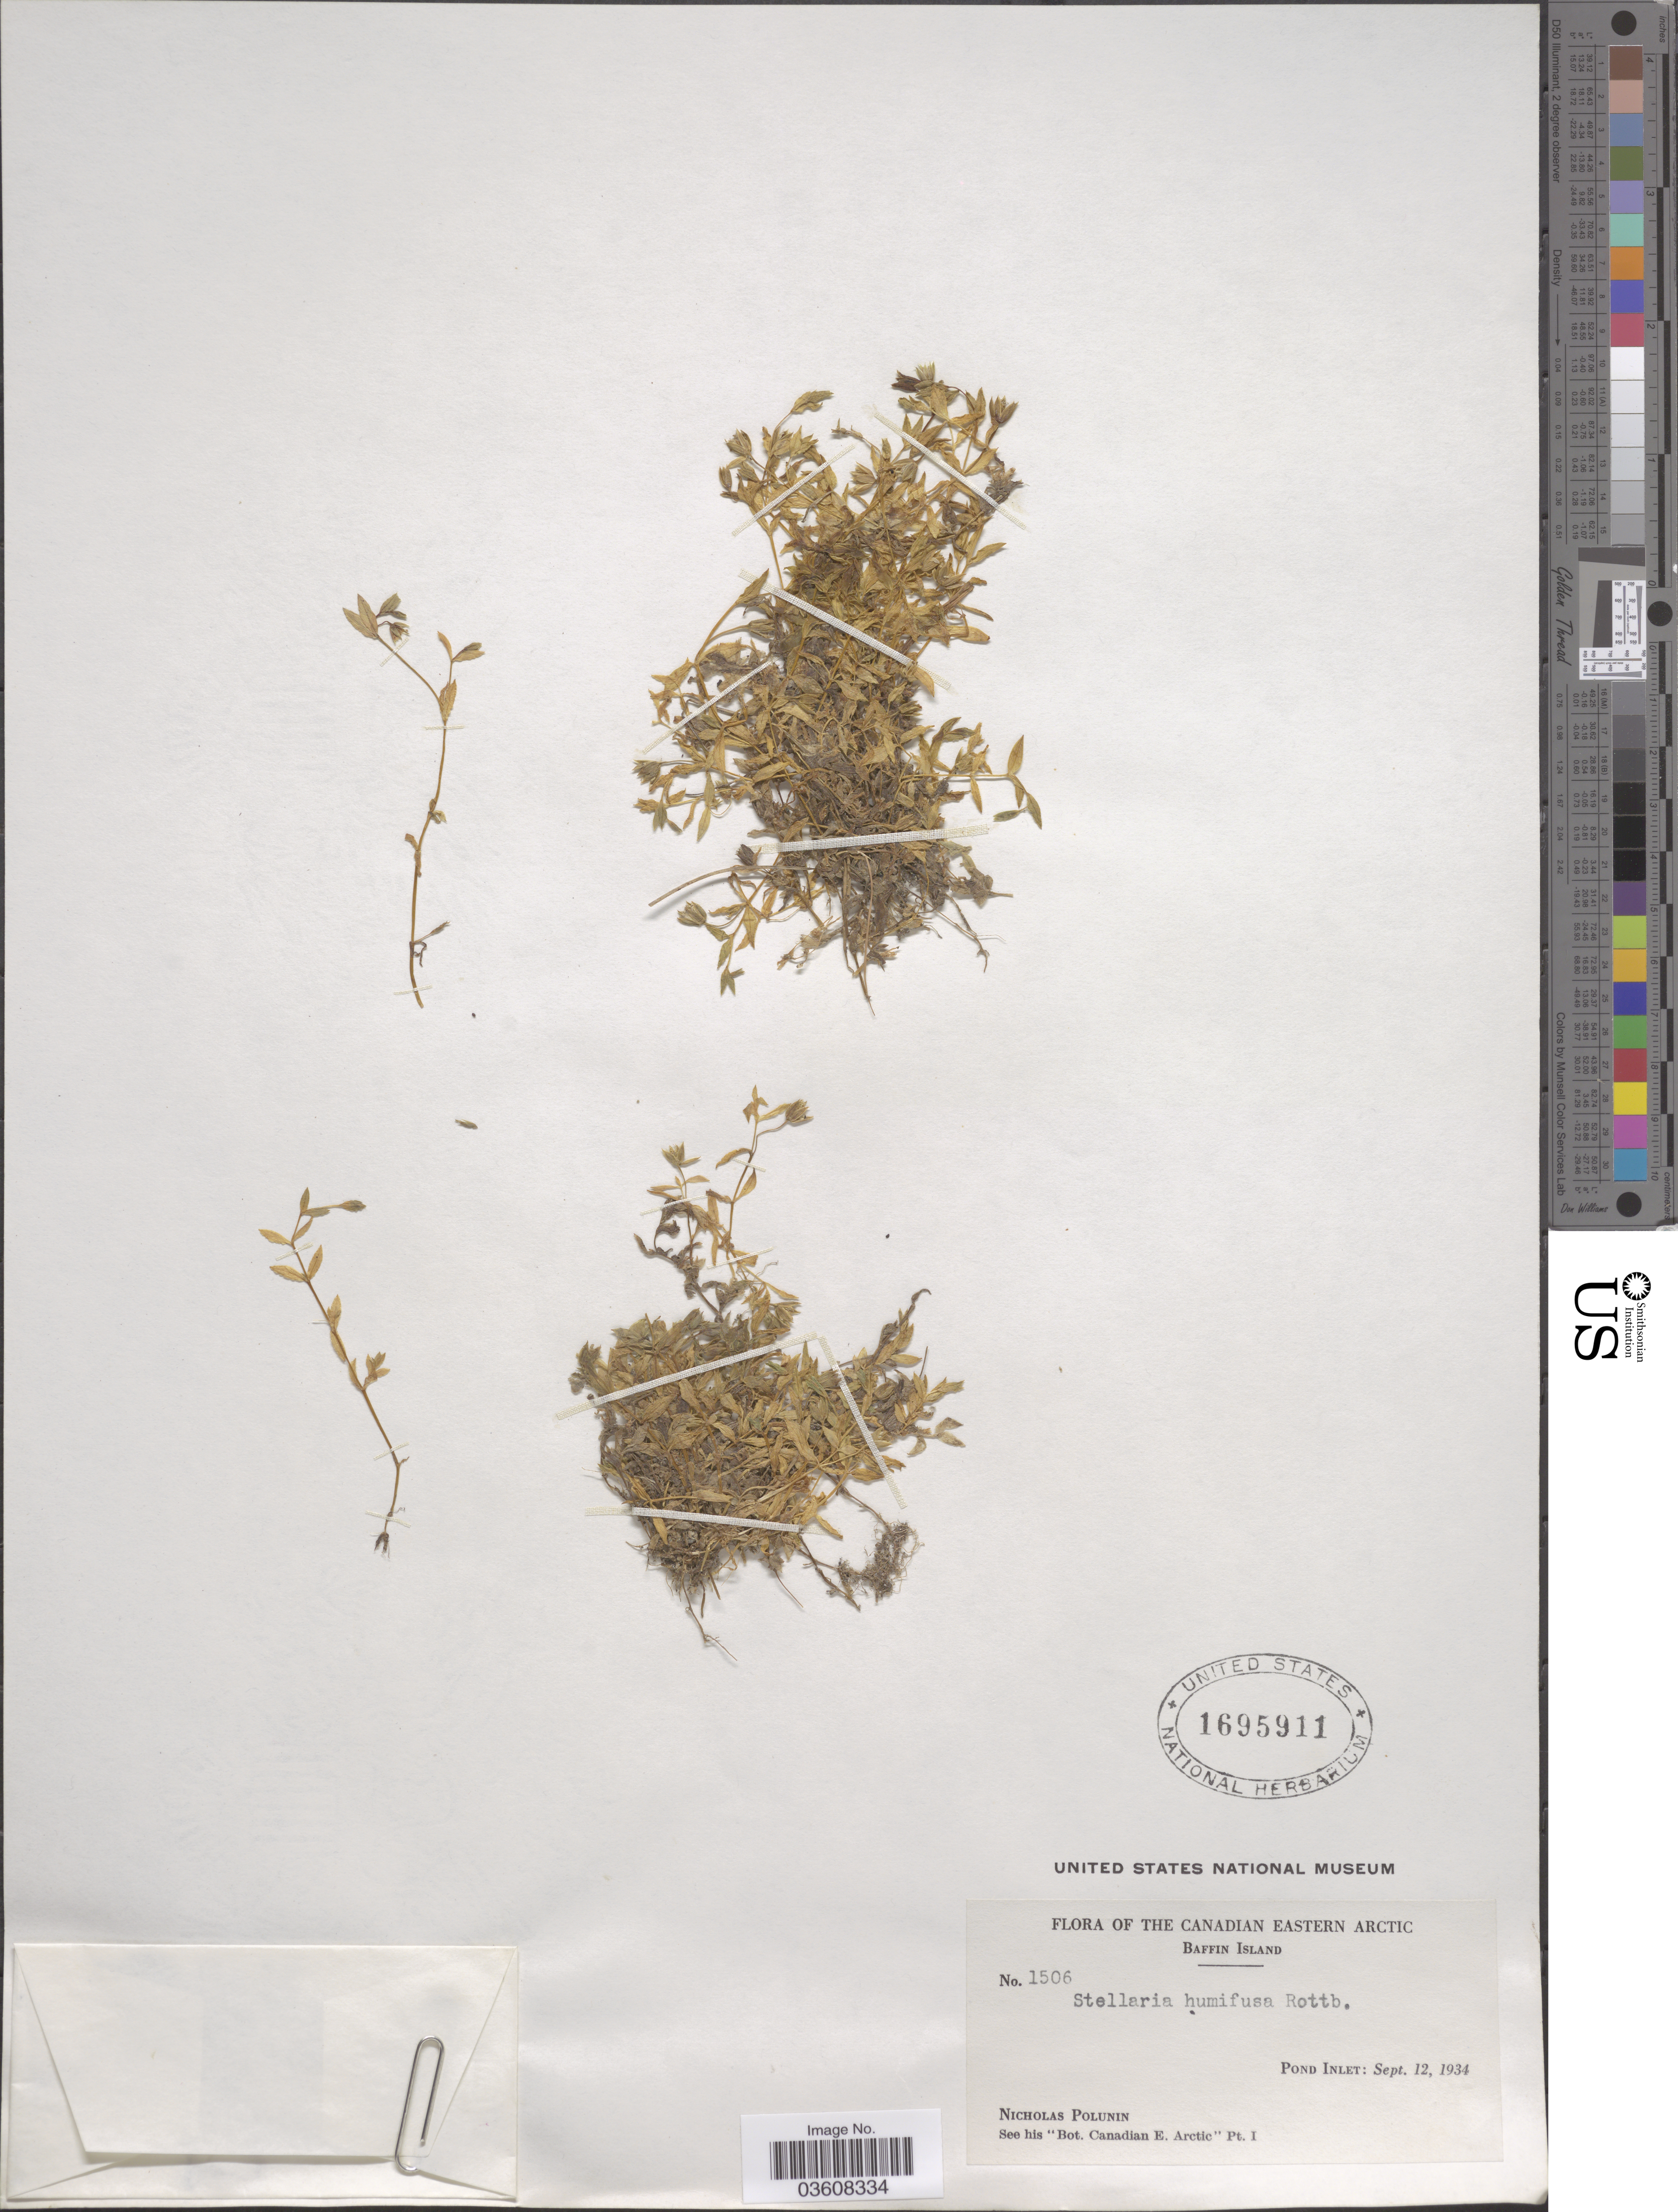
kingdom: Plantae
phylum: Tracheophyta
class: Magnoliopsida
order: Caryophyllales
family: Caryophyllaceae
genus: Stellaria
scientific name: Stellaria humifusa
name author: Rottb.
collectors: N. V. Polunin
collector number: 1506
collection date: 1934-09-12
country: Canada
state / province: Nunavut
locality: Canadian Eastern Arctic. Baffin Island. Pond Inlet.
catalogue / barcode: US 1695911